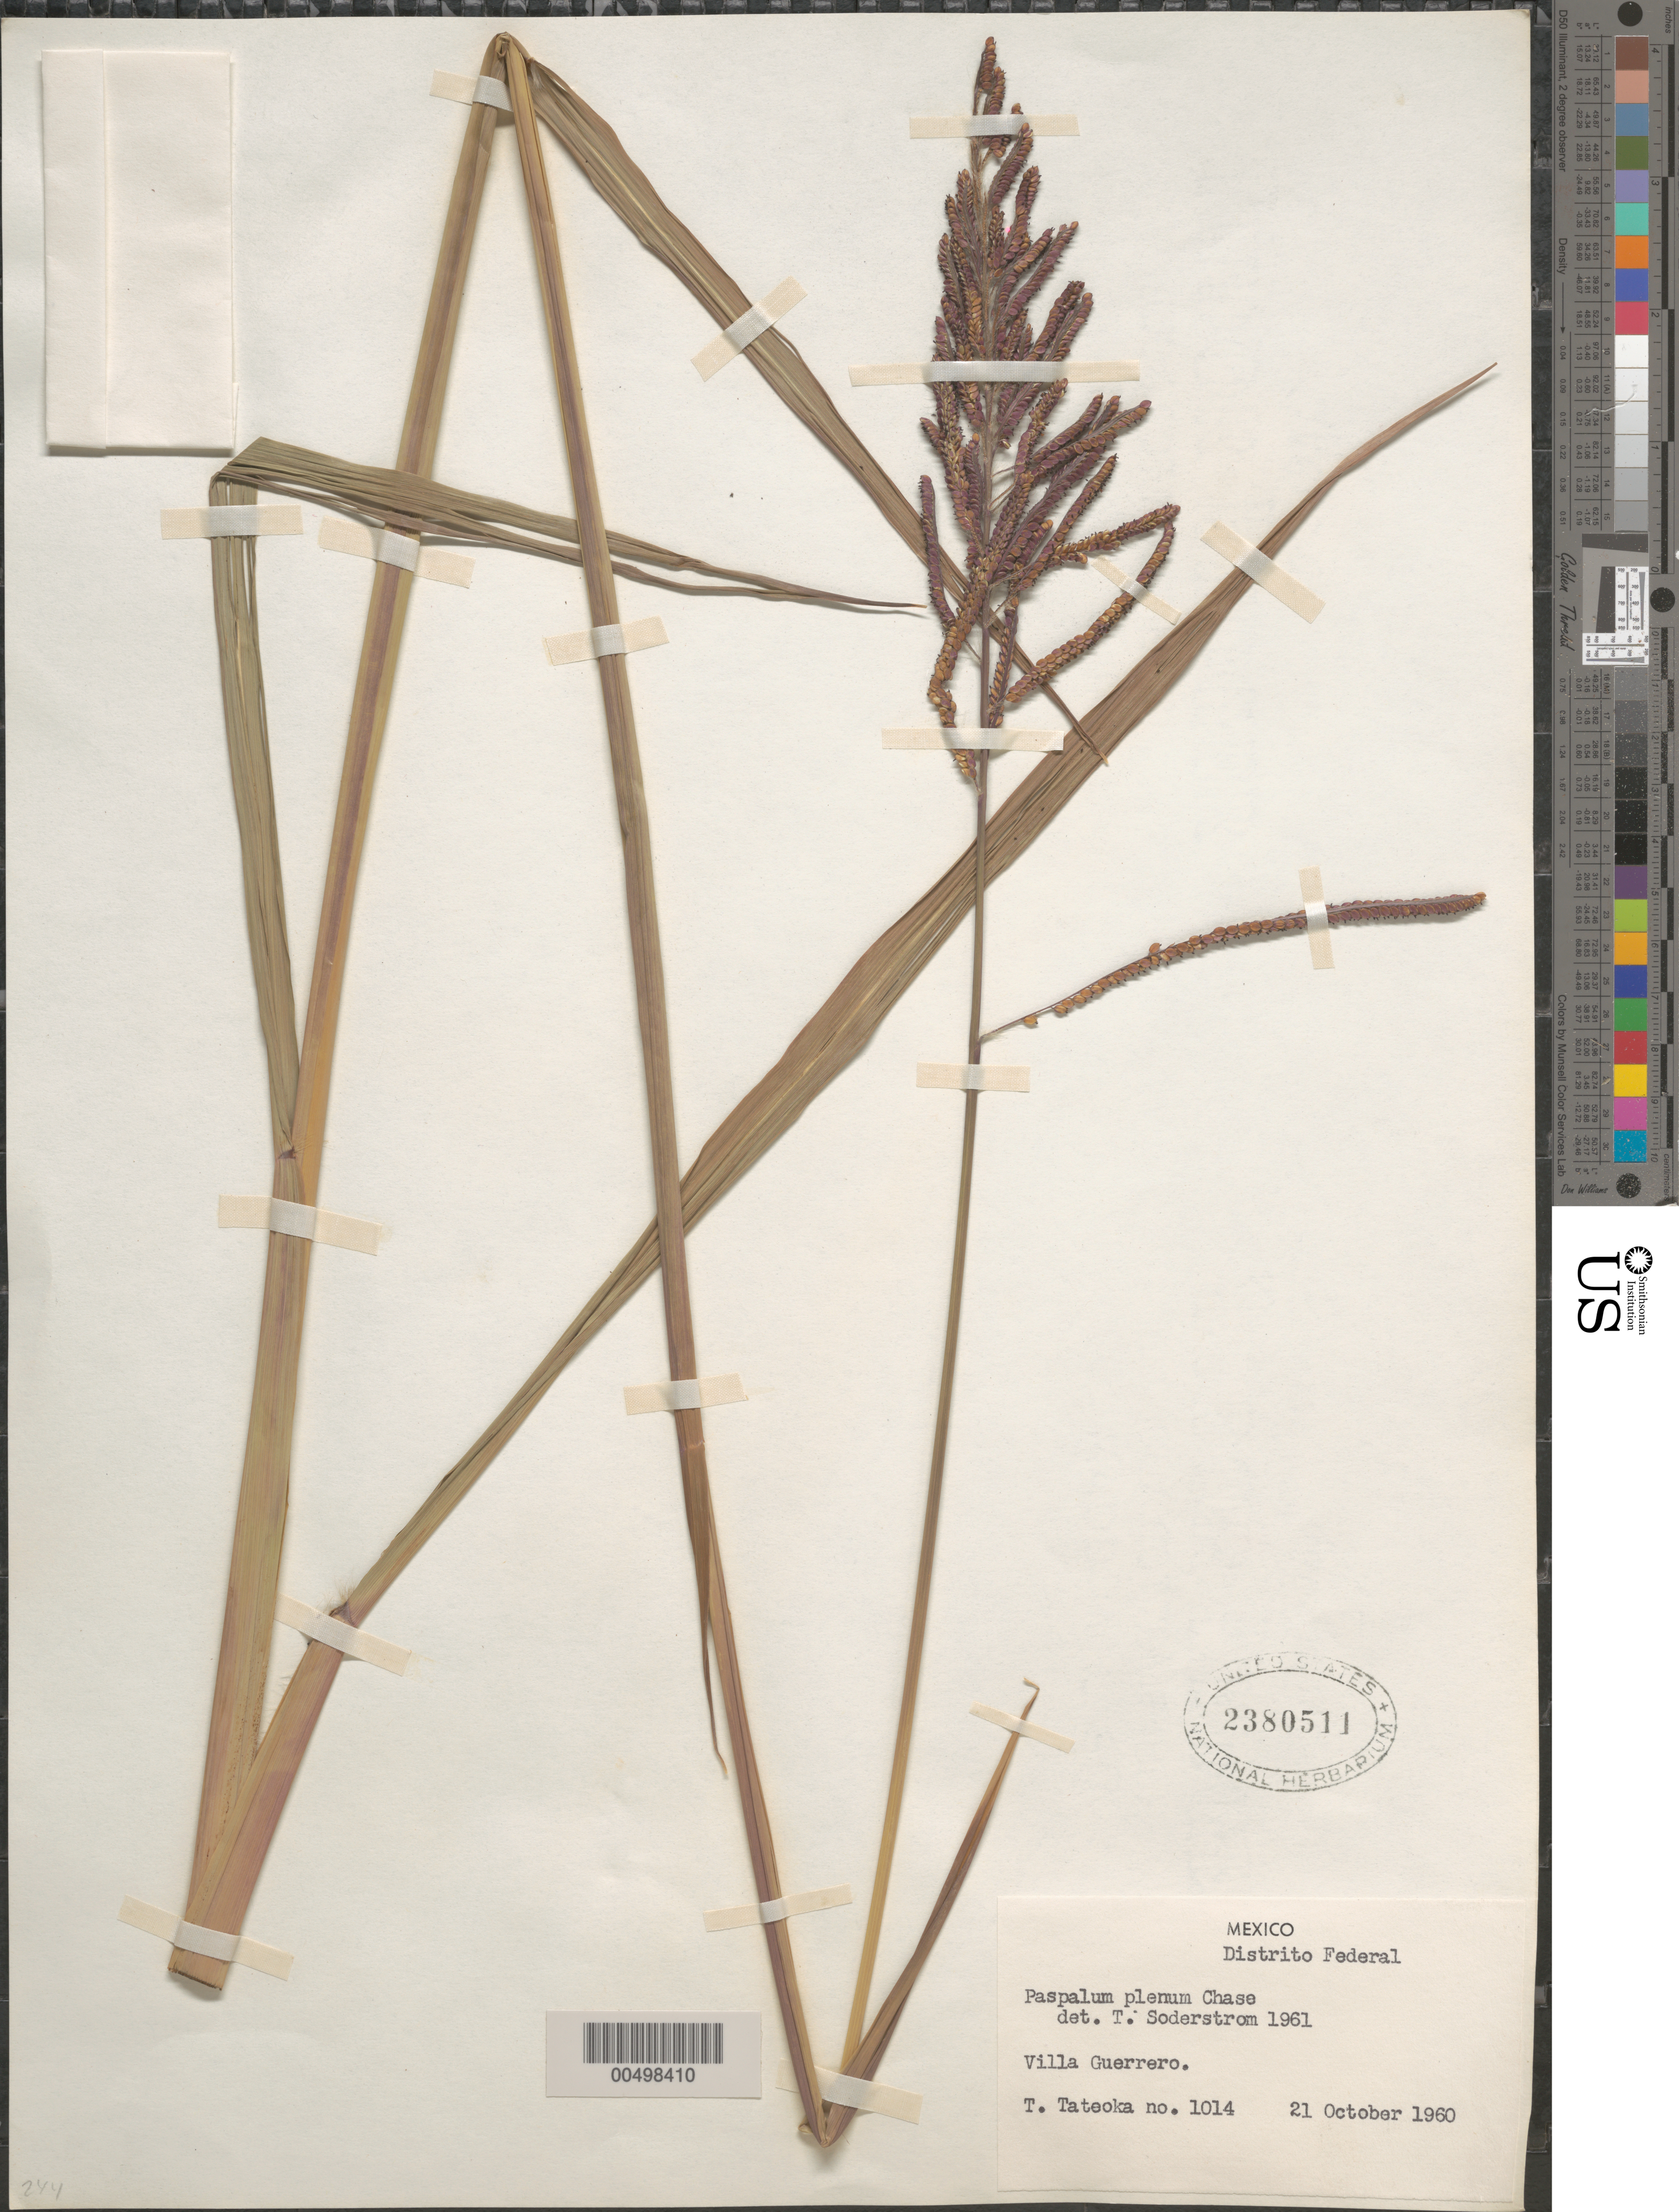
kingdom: Plantae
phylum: Tracheophyta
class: Liliopsida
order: Poales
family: Poaceae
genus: Paspalum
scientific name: Paspalum plenum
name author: Chase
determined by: Soderstrom, T. R.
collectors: T. Tateoka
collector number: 1014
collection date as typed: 21 Oct 1960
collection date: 1960-10-21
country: Mexico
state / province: Distrito Federal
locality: Villa Guerrero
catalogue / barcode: US 2380511